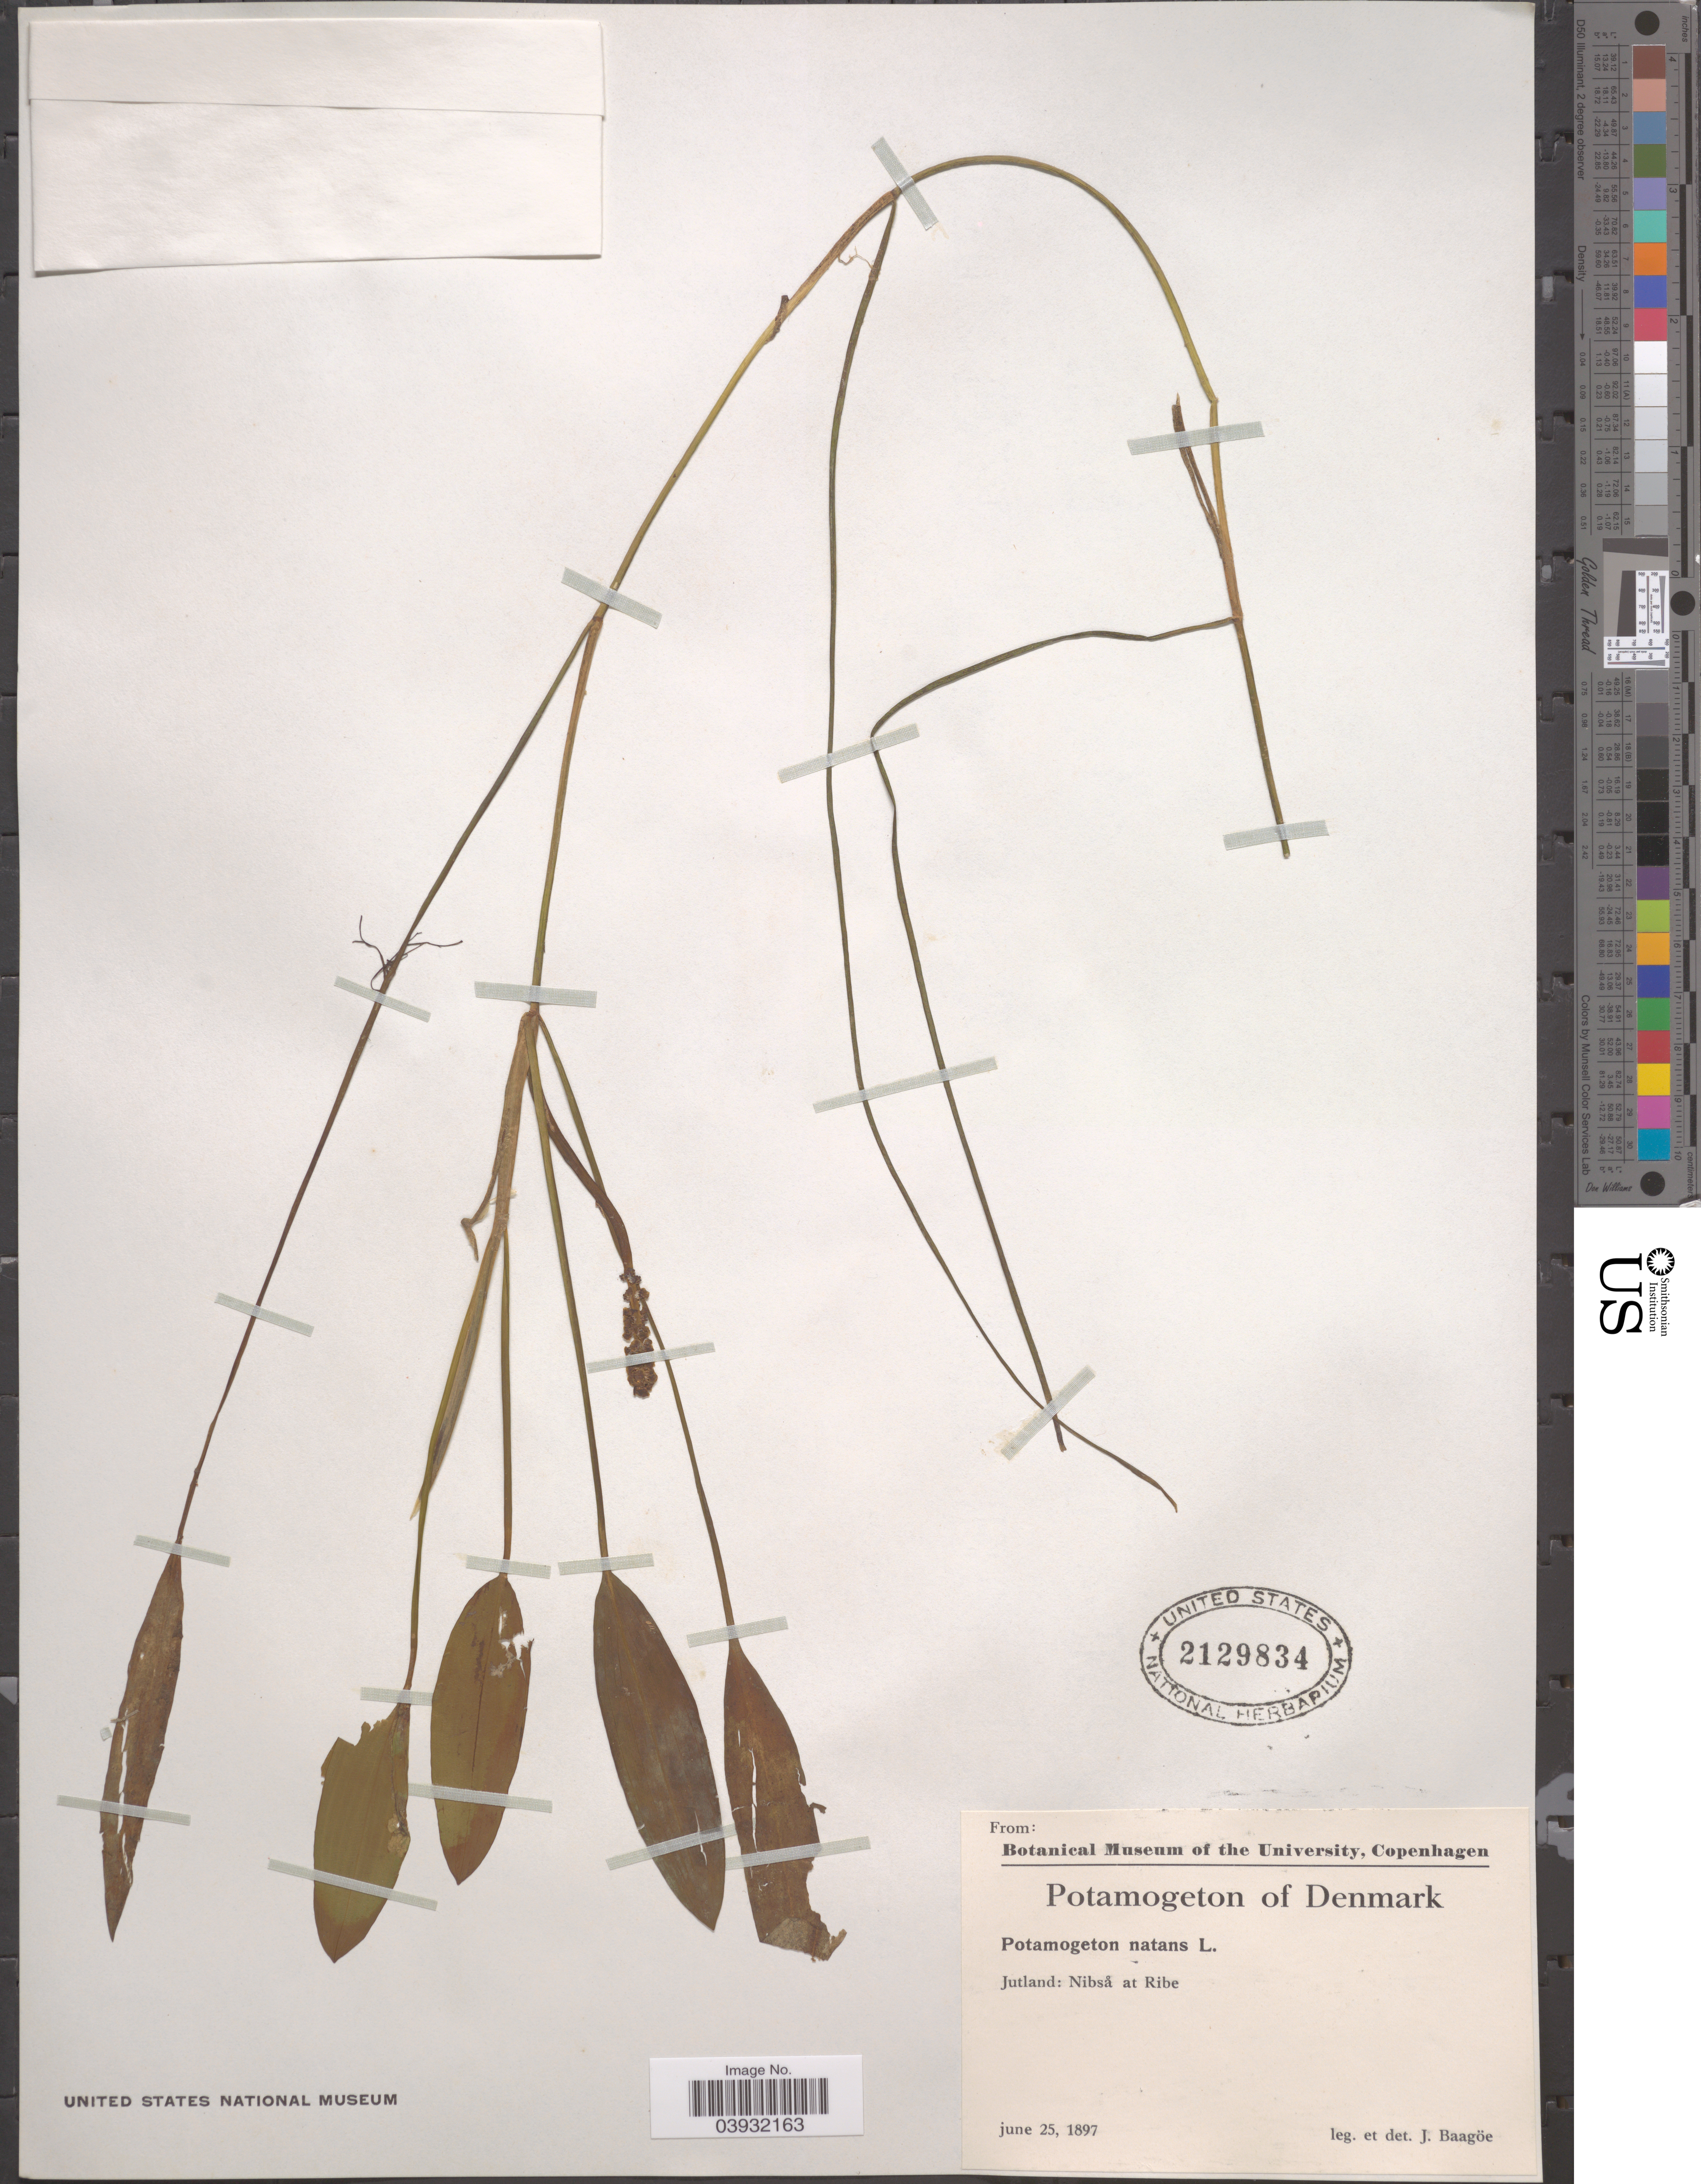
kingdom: Plantae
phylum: Tracheophyta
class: Liliopsida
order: Alismatales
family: Potamogetonaceae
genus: Potamogeton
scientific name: Potamogeton natans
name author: L.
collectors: J. Baagoe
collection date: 1897-06-25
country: Denmark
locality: Jutland: Nibså at Ribe.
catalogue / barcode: US 2129834